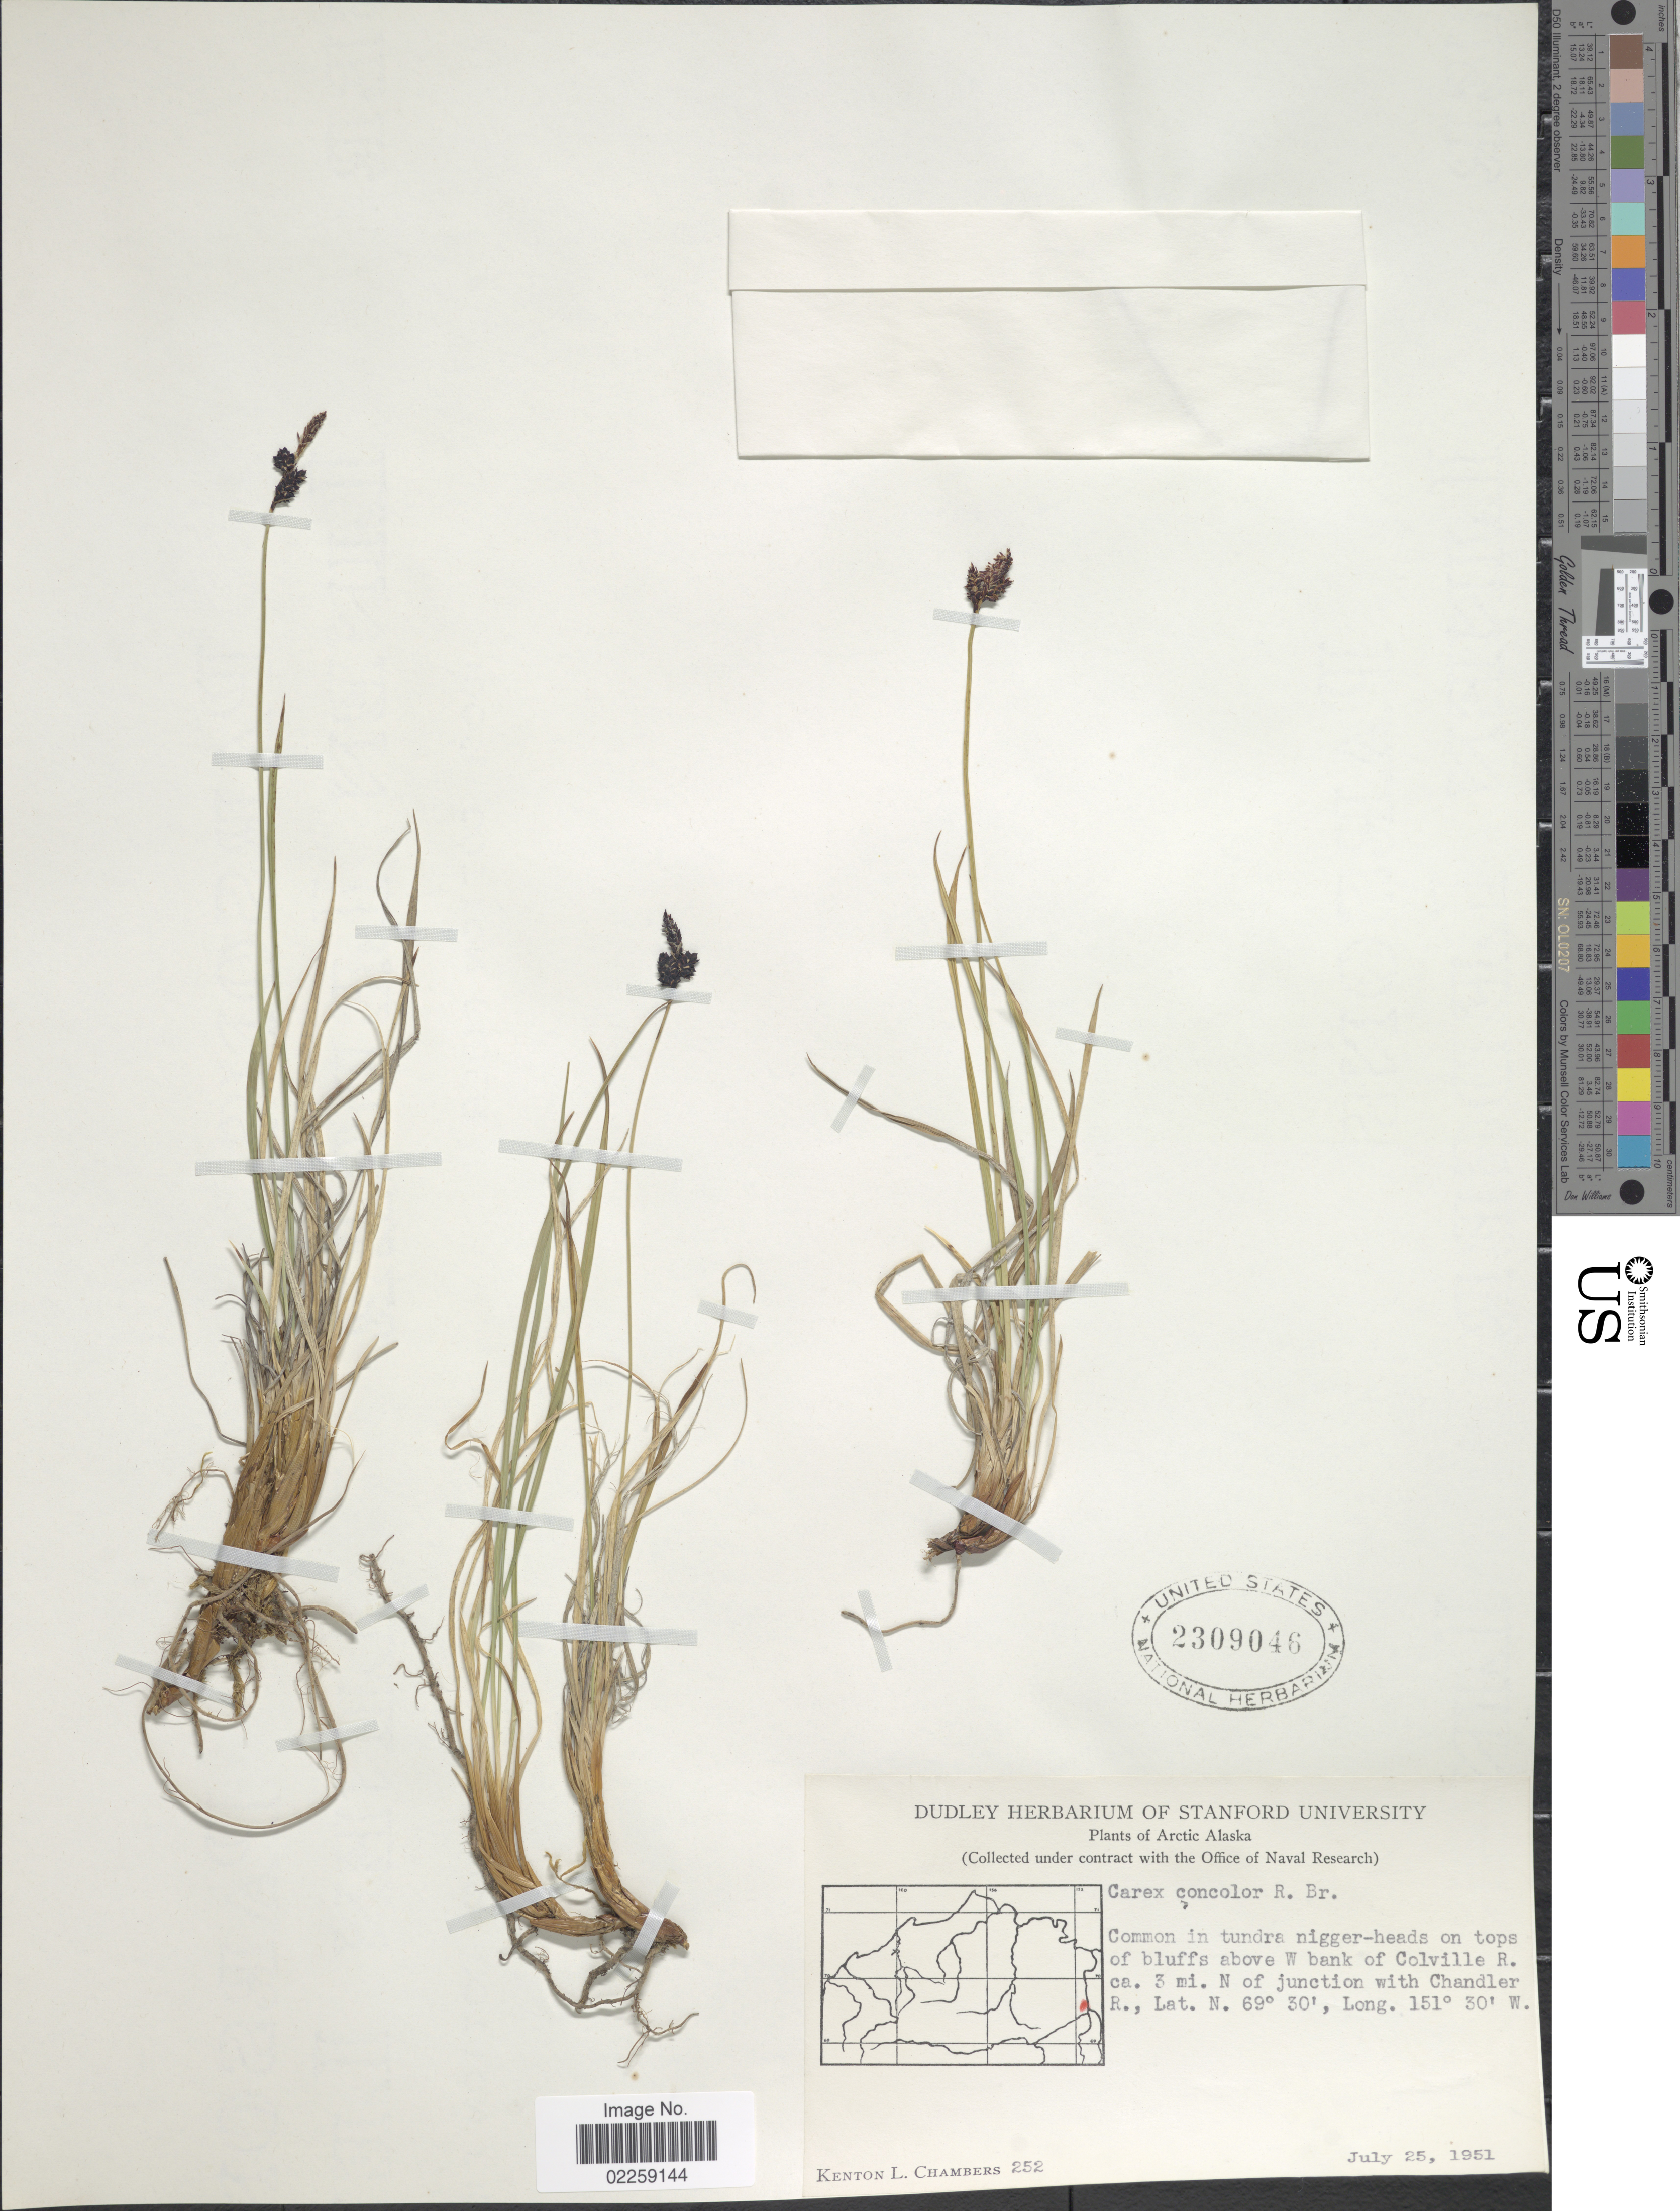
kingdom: Plantae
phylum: Tracheophyta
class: Liliopsida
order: Poales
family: Cyperaceae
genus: Carex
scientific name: Carex bigelowii subsp. lugens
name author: (Holm) T.V. Egorova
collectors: K. L. Chambers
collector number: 252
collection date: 1951-07-25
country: United States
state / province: Alaska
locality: On tops of bluffs above W bank of Coville R. ca. 3 mi. N of junction with chandler R.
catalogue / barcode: US 2309046